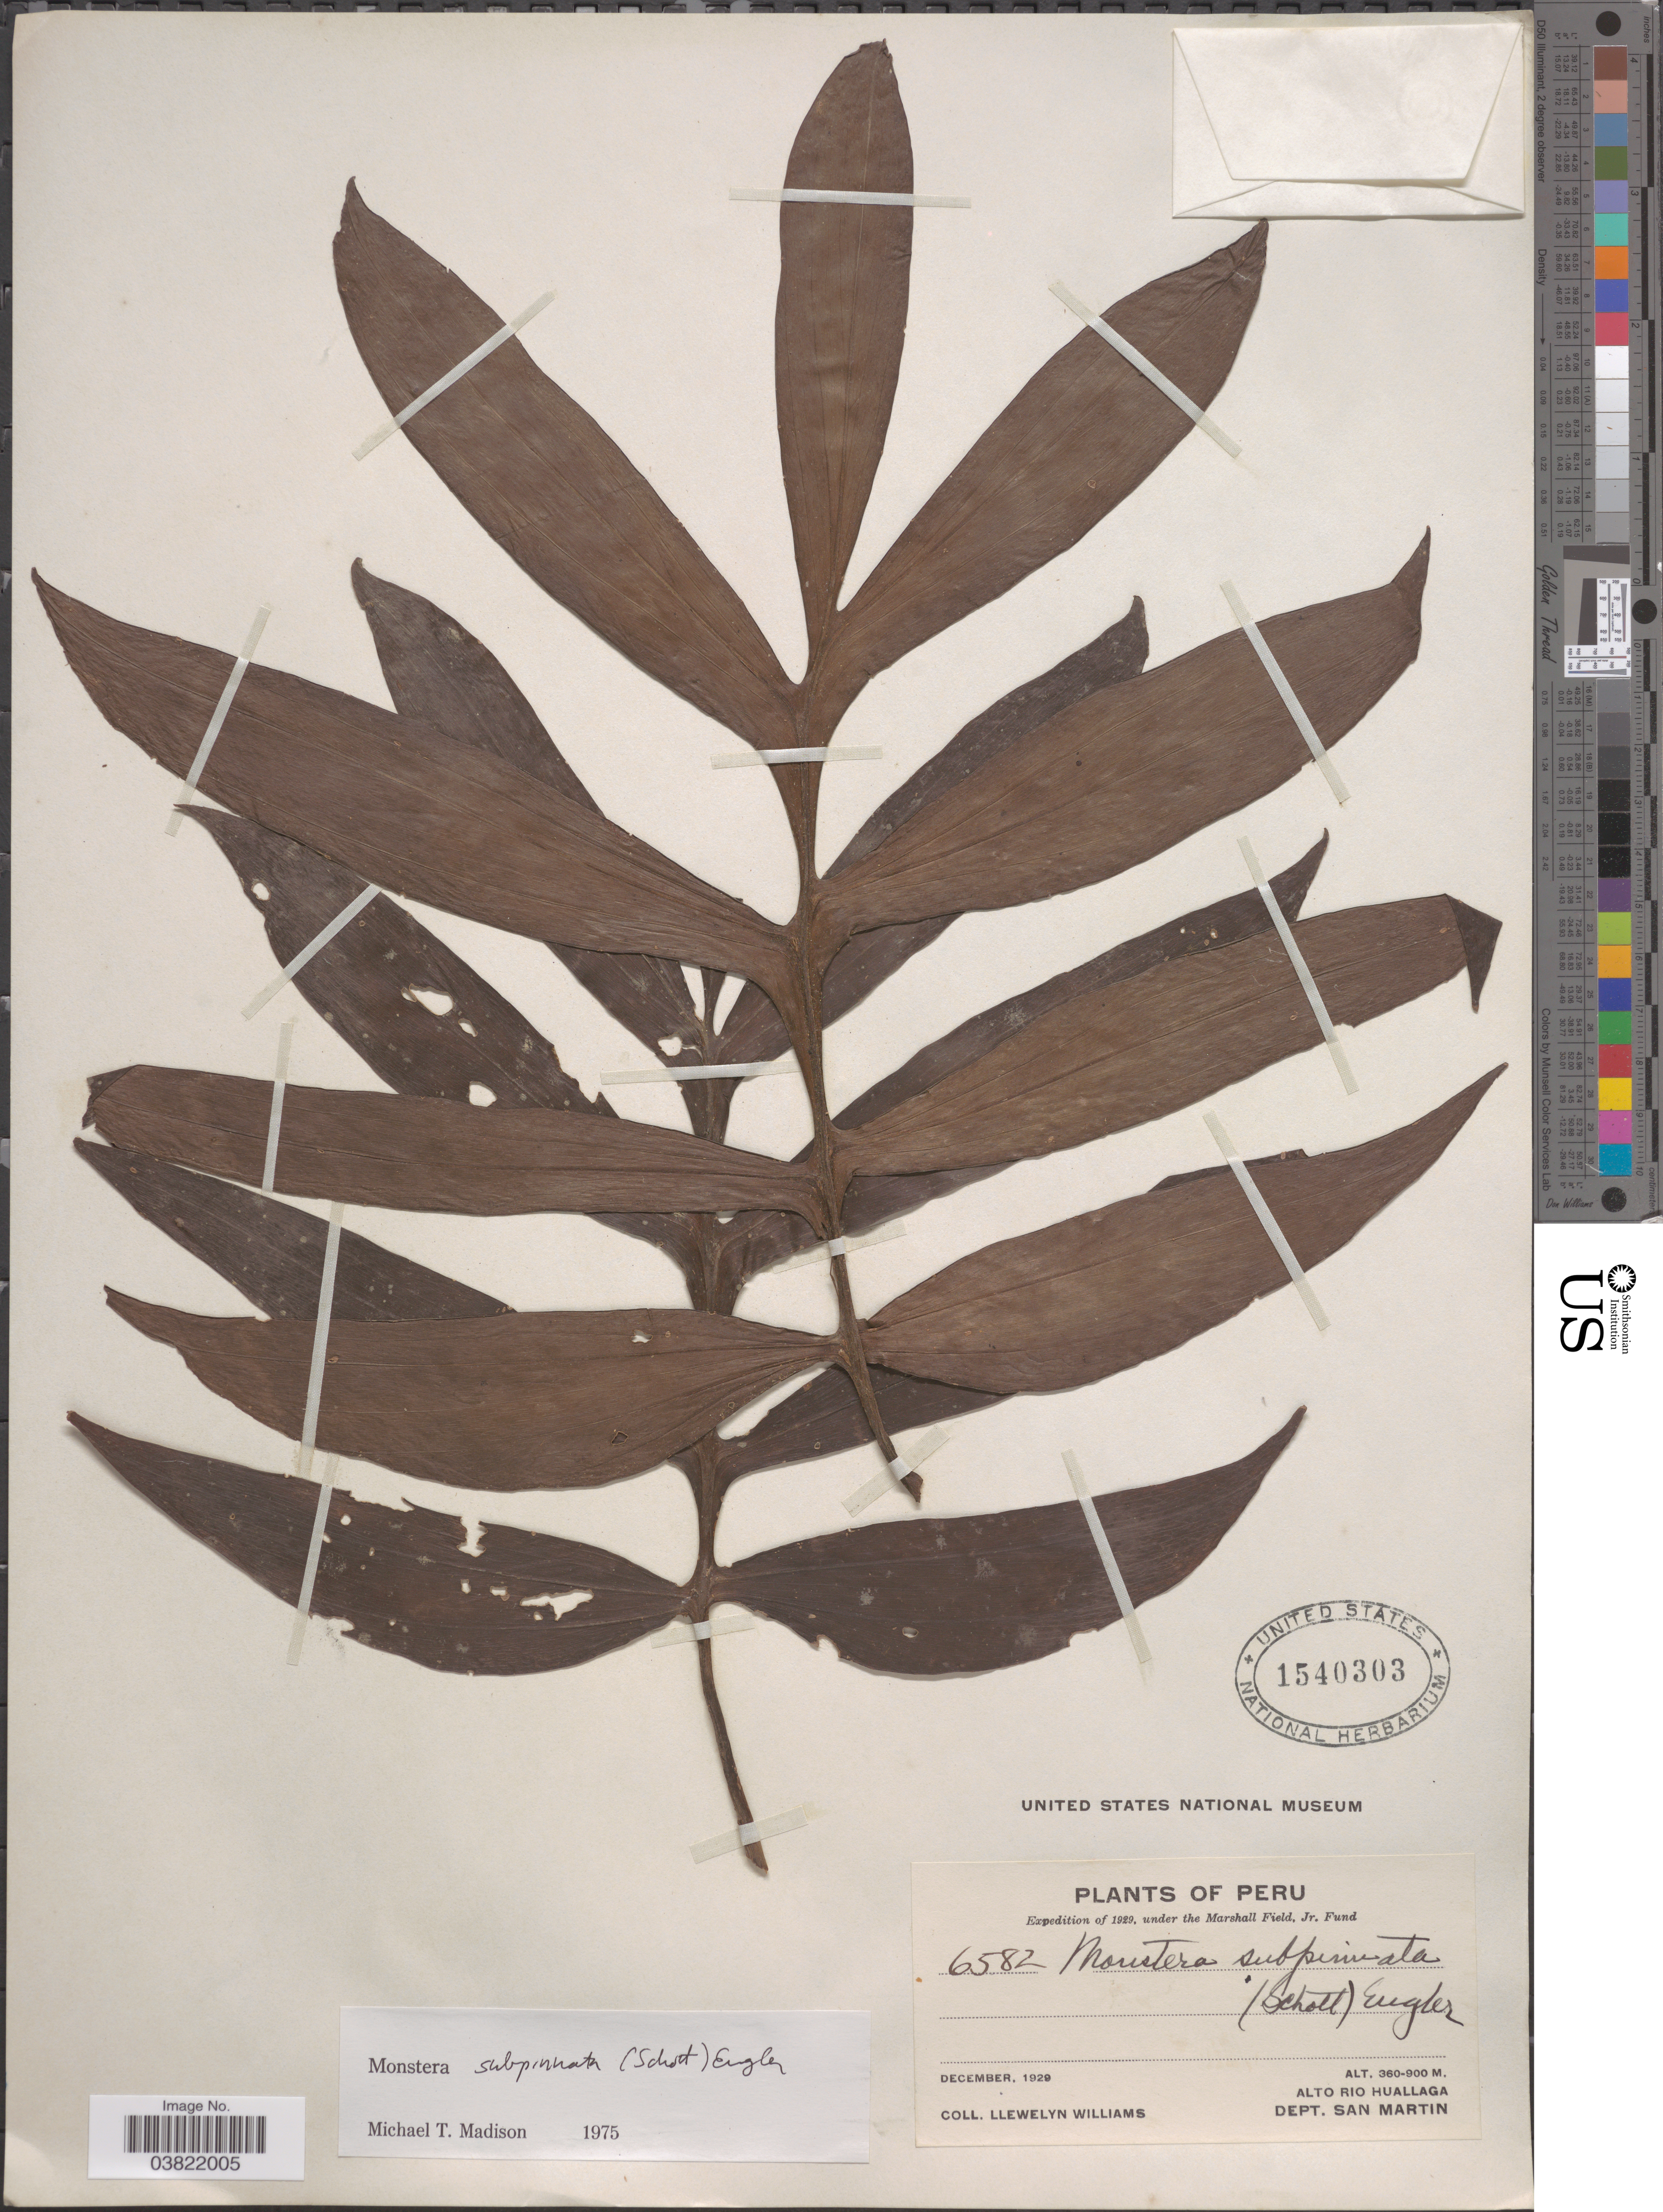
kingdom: Plantae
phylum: Tracheophyta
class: Liliopsida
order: Alismatales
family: Araceae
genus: Monstera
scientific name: Monstera subpinnata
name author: (Schott) Engl.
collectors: Ll. Williams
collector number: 6582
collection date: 1929-12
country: Peru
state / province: San Martín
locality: Alto Rio Huallaga. Dept. San Martin.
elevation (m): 360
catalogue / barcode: US 1540303